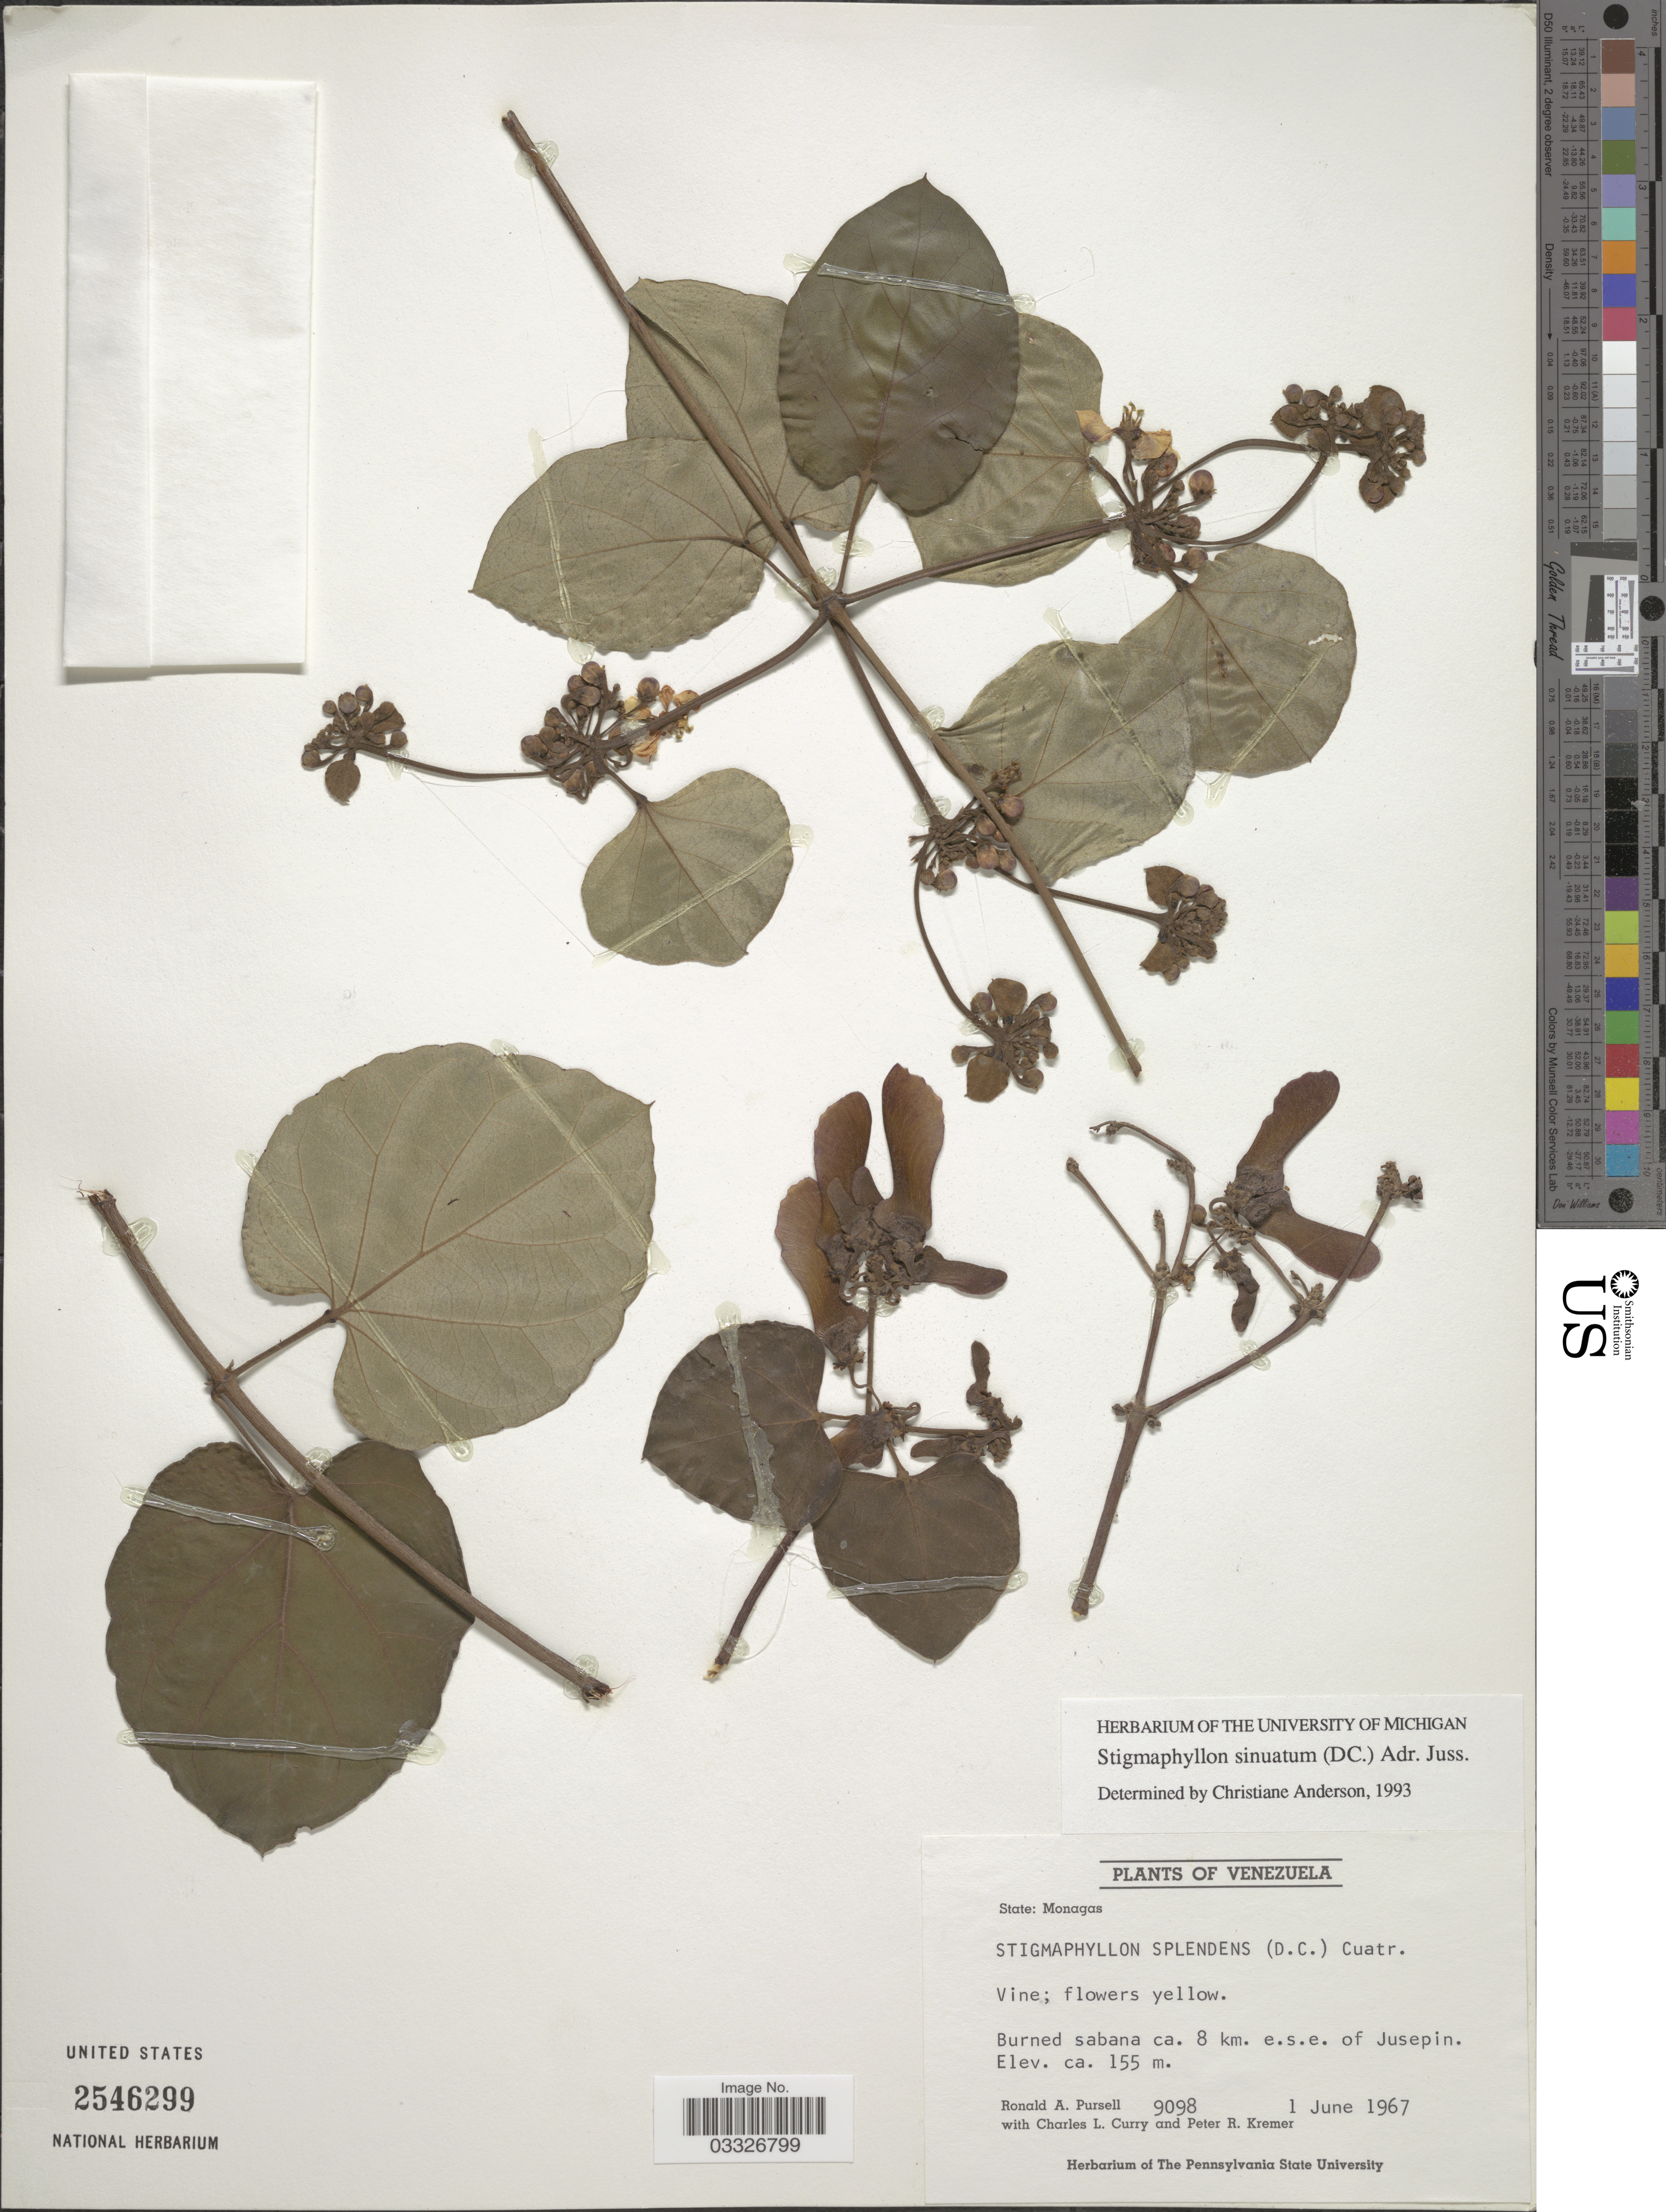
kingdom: Plantae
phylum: Tracheophyta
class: Magnoliopsida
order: Malpighiales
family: Malpighiaceae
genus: Stigmaphyllon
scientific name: Stigmaphyllon sinuatum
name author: (DC.) A. Juss.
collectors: R. A. Pursell, C. L. Curry & P. Kremer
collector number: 9098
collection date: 1967-06-01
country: Venezuela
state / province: Monagas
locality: Burned sabana ca. 8 km. e.s.e. of Jusepin.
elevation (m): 155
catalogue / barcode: US 2546299